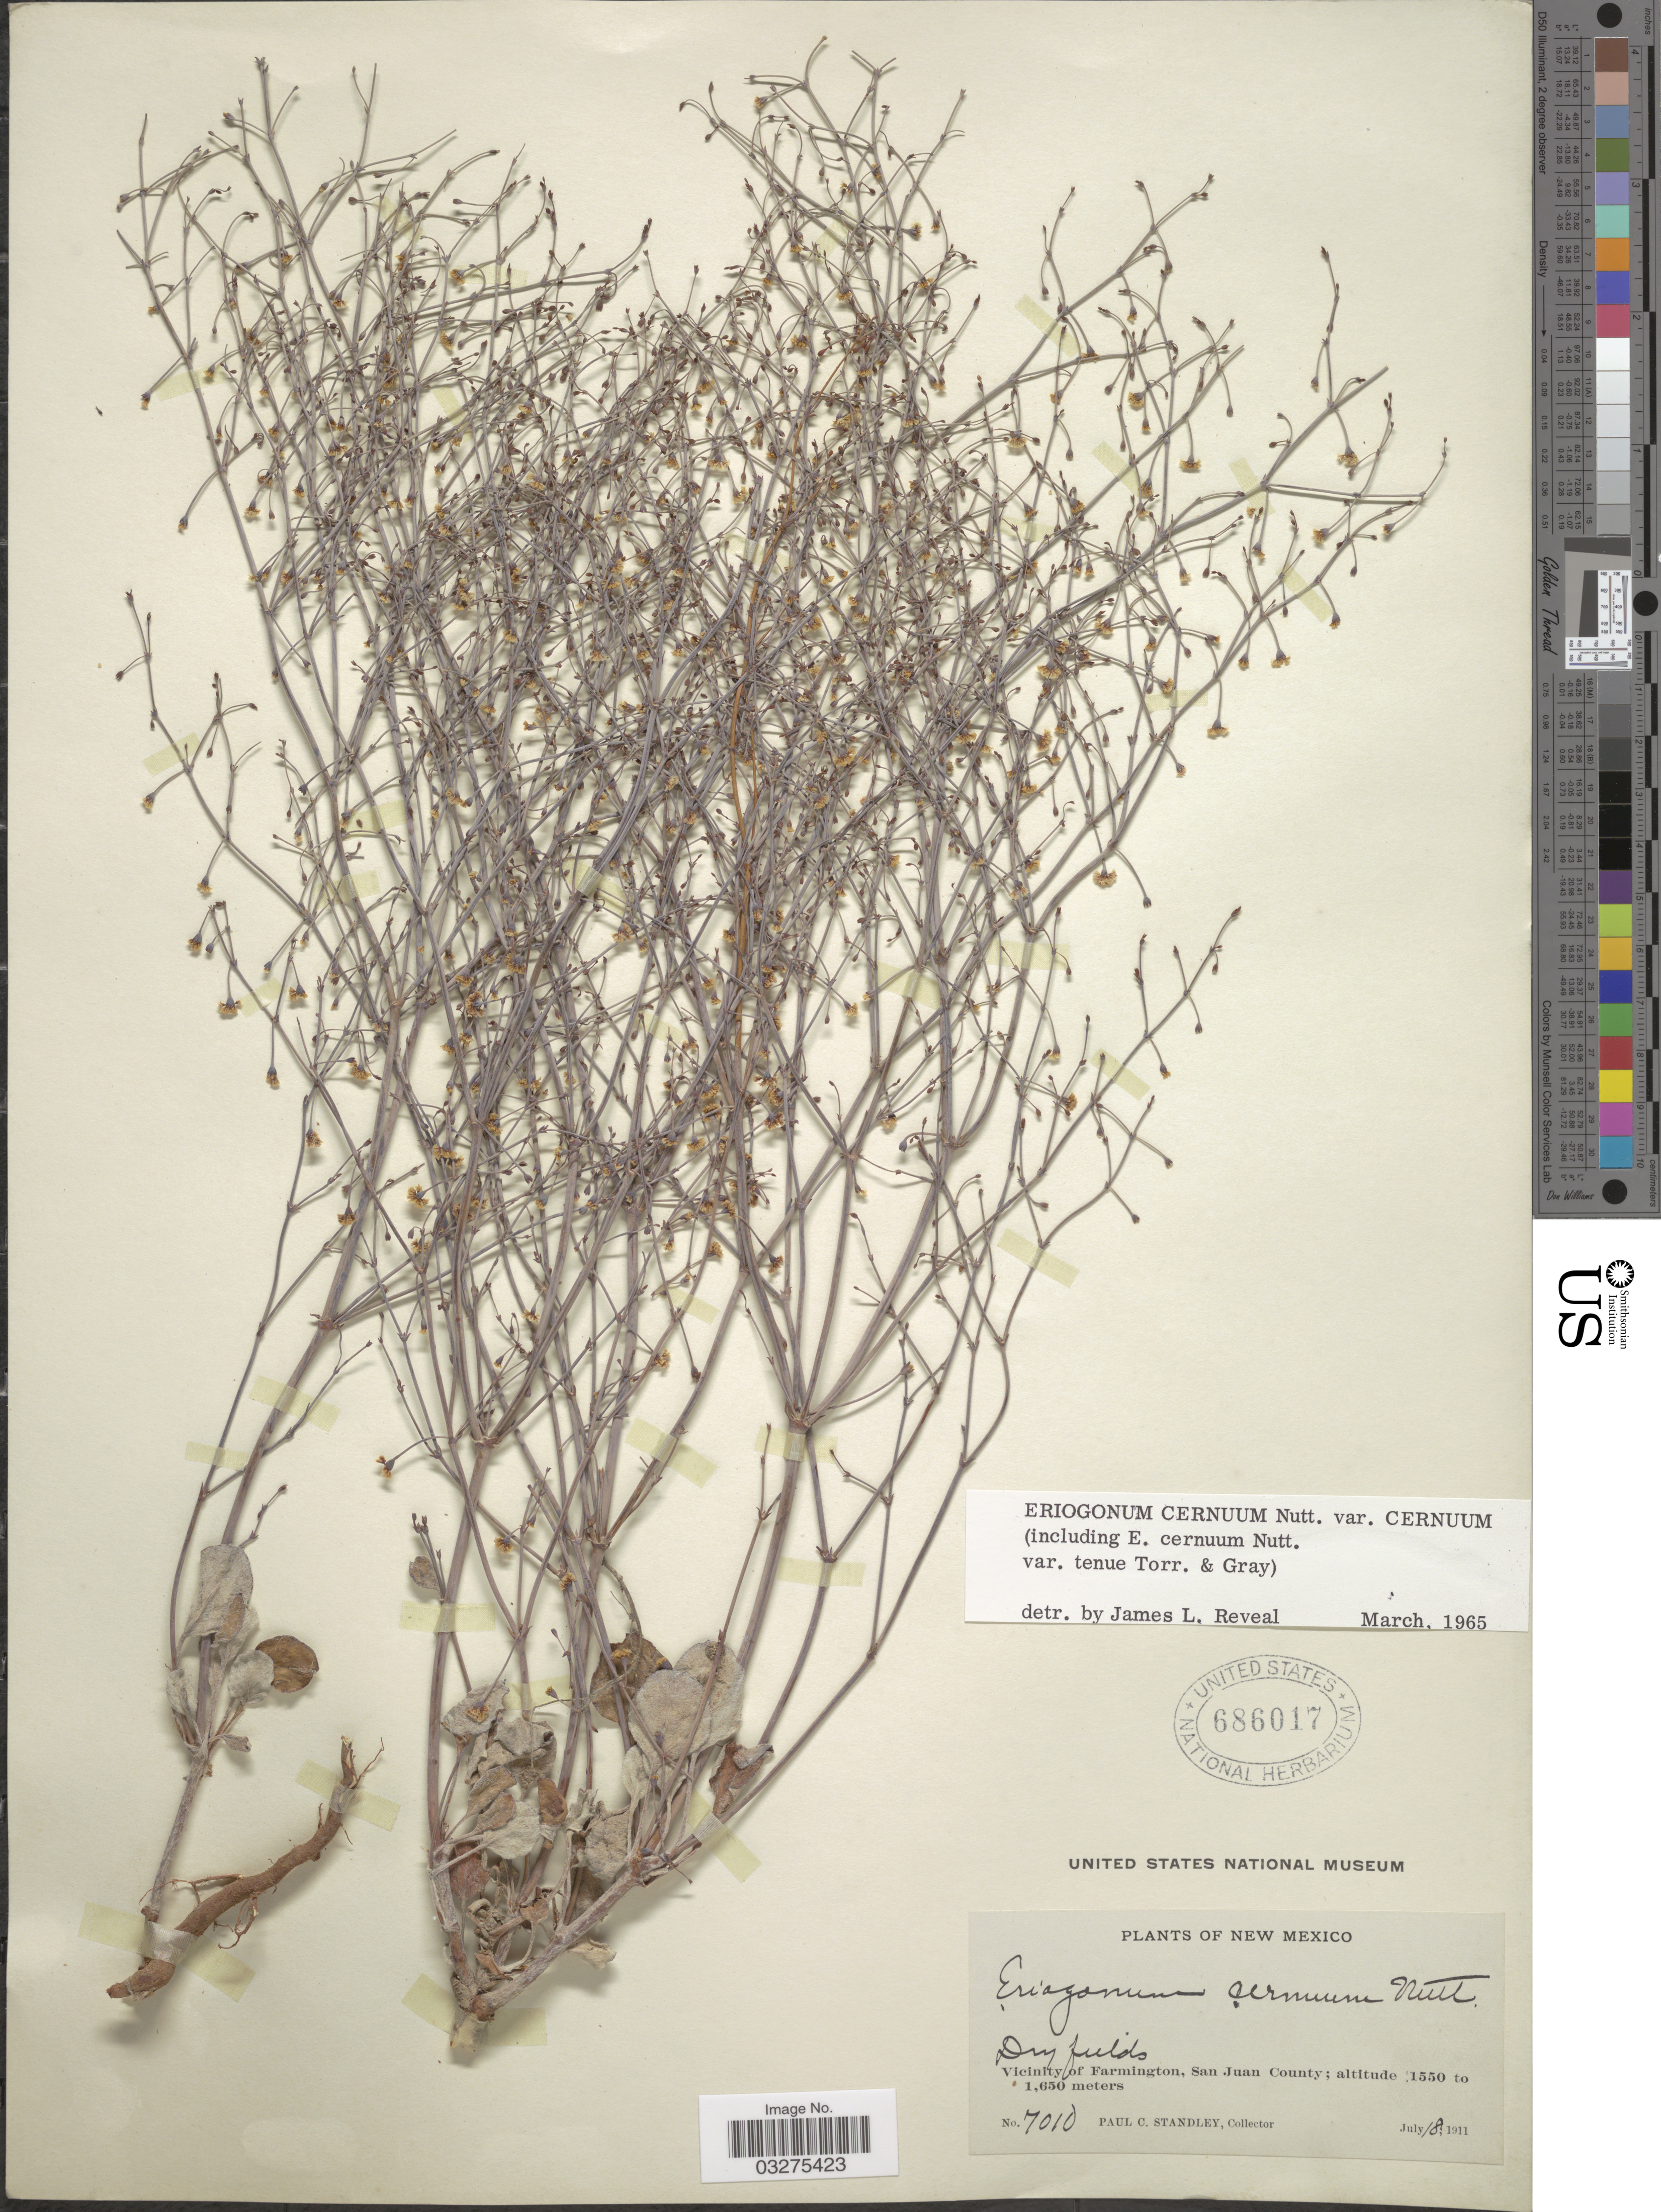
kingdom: Plantae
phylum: Tracheophyta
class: Magnoliopsida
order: Caryophyllales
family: Polygonaceae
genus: Eriogonum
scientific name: Eriogonum cernuum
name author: Nutt.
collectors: P. C. Standley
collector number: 7010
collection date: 1911-07-18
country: United States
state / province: New Mexico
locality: Vicinity of Farmington, San Juan County.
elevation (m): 1550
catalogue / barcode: US 686017